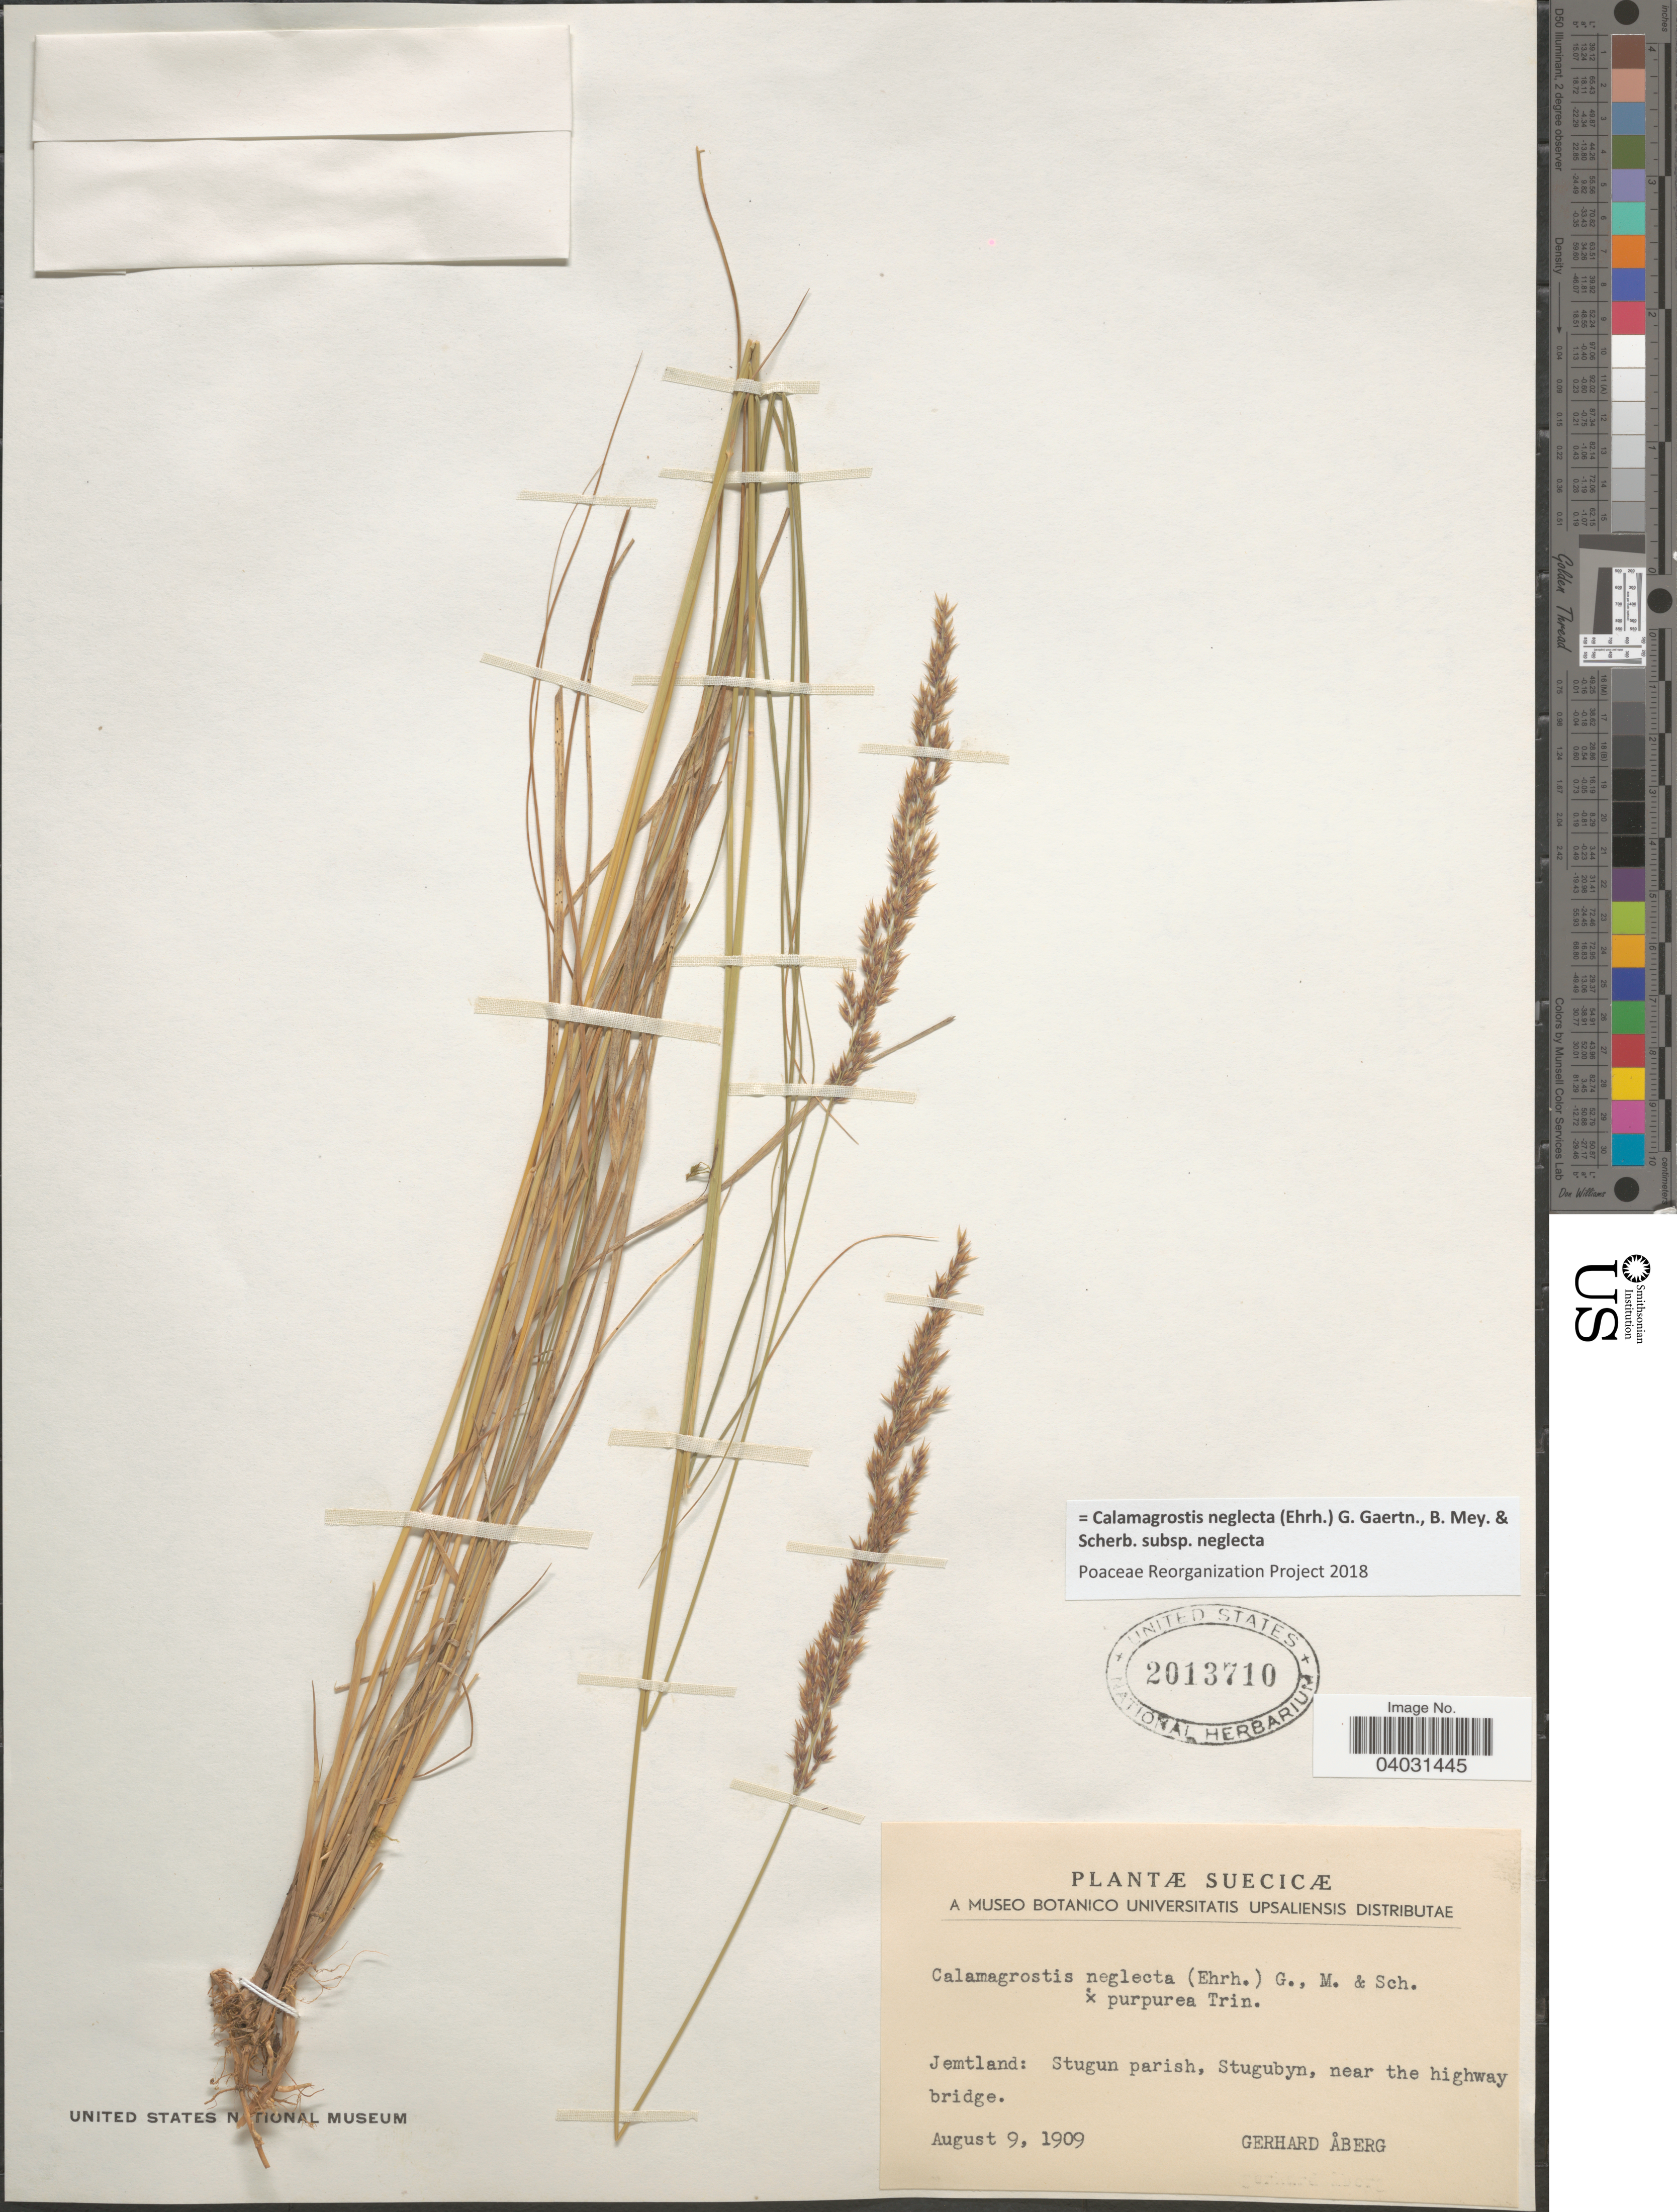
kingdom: Plantae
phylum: Tracheophyta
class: Liliopsida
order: Poales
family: Poaceae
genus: Calamagrostis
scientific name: Calamagrostis neglecta subsp. neglecta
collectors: G. Aberg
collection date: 1909-08-09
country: Sweden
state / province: Jämtland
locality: Suecicæ. Jemtland: Stugun parish, Stugubyn, near the highway bridge.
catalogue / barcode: US 2013710